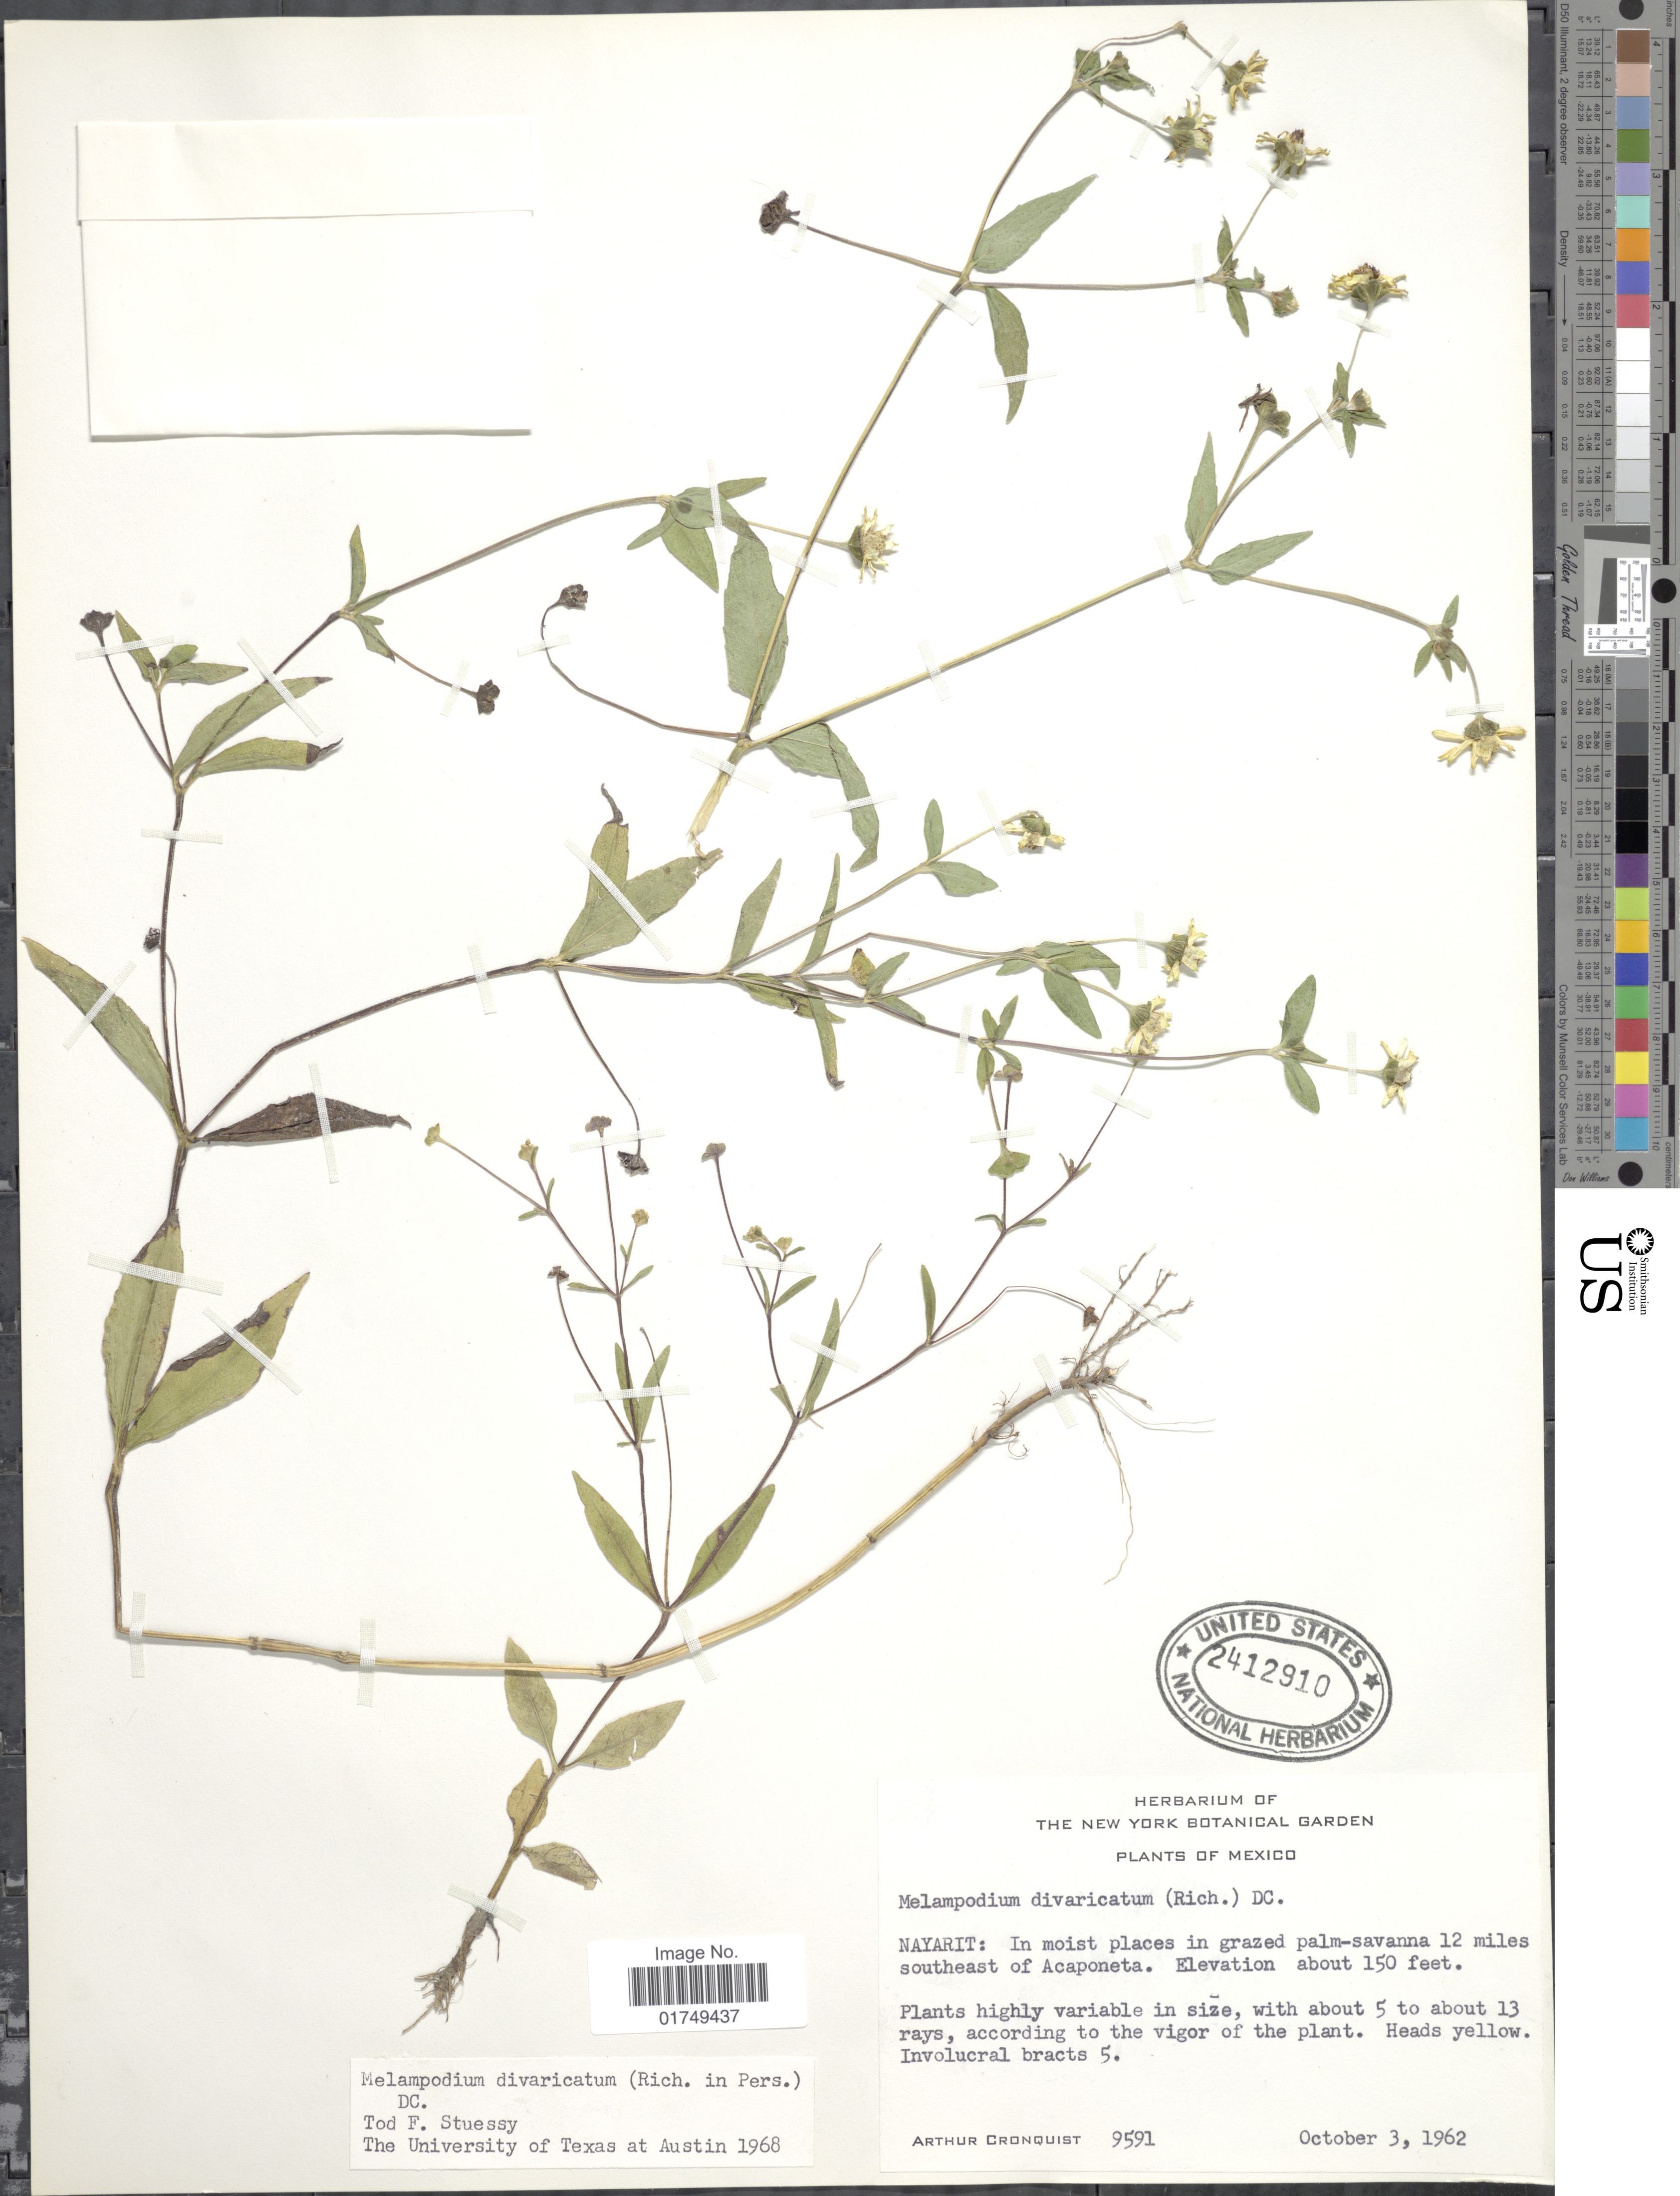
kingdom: Plantae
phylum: Tracheophyta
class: Magnoliopsida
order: Asterales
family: Asteraceae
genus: Melampodium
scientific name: Melampodium divaricatum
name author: (Rich.) DC.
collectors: A. J. Cronquist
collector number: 9591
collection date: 1962-10-03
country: Mexico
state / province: Nayarit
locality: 12 miles southeast of Acaponeta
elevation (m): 46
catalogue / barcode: US 2412910